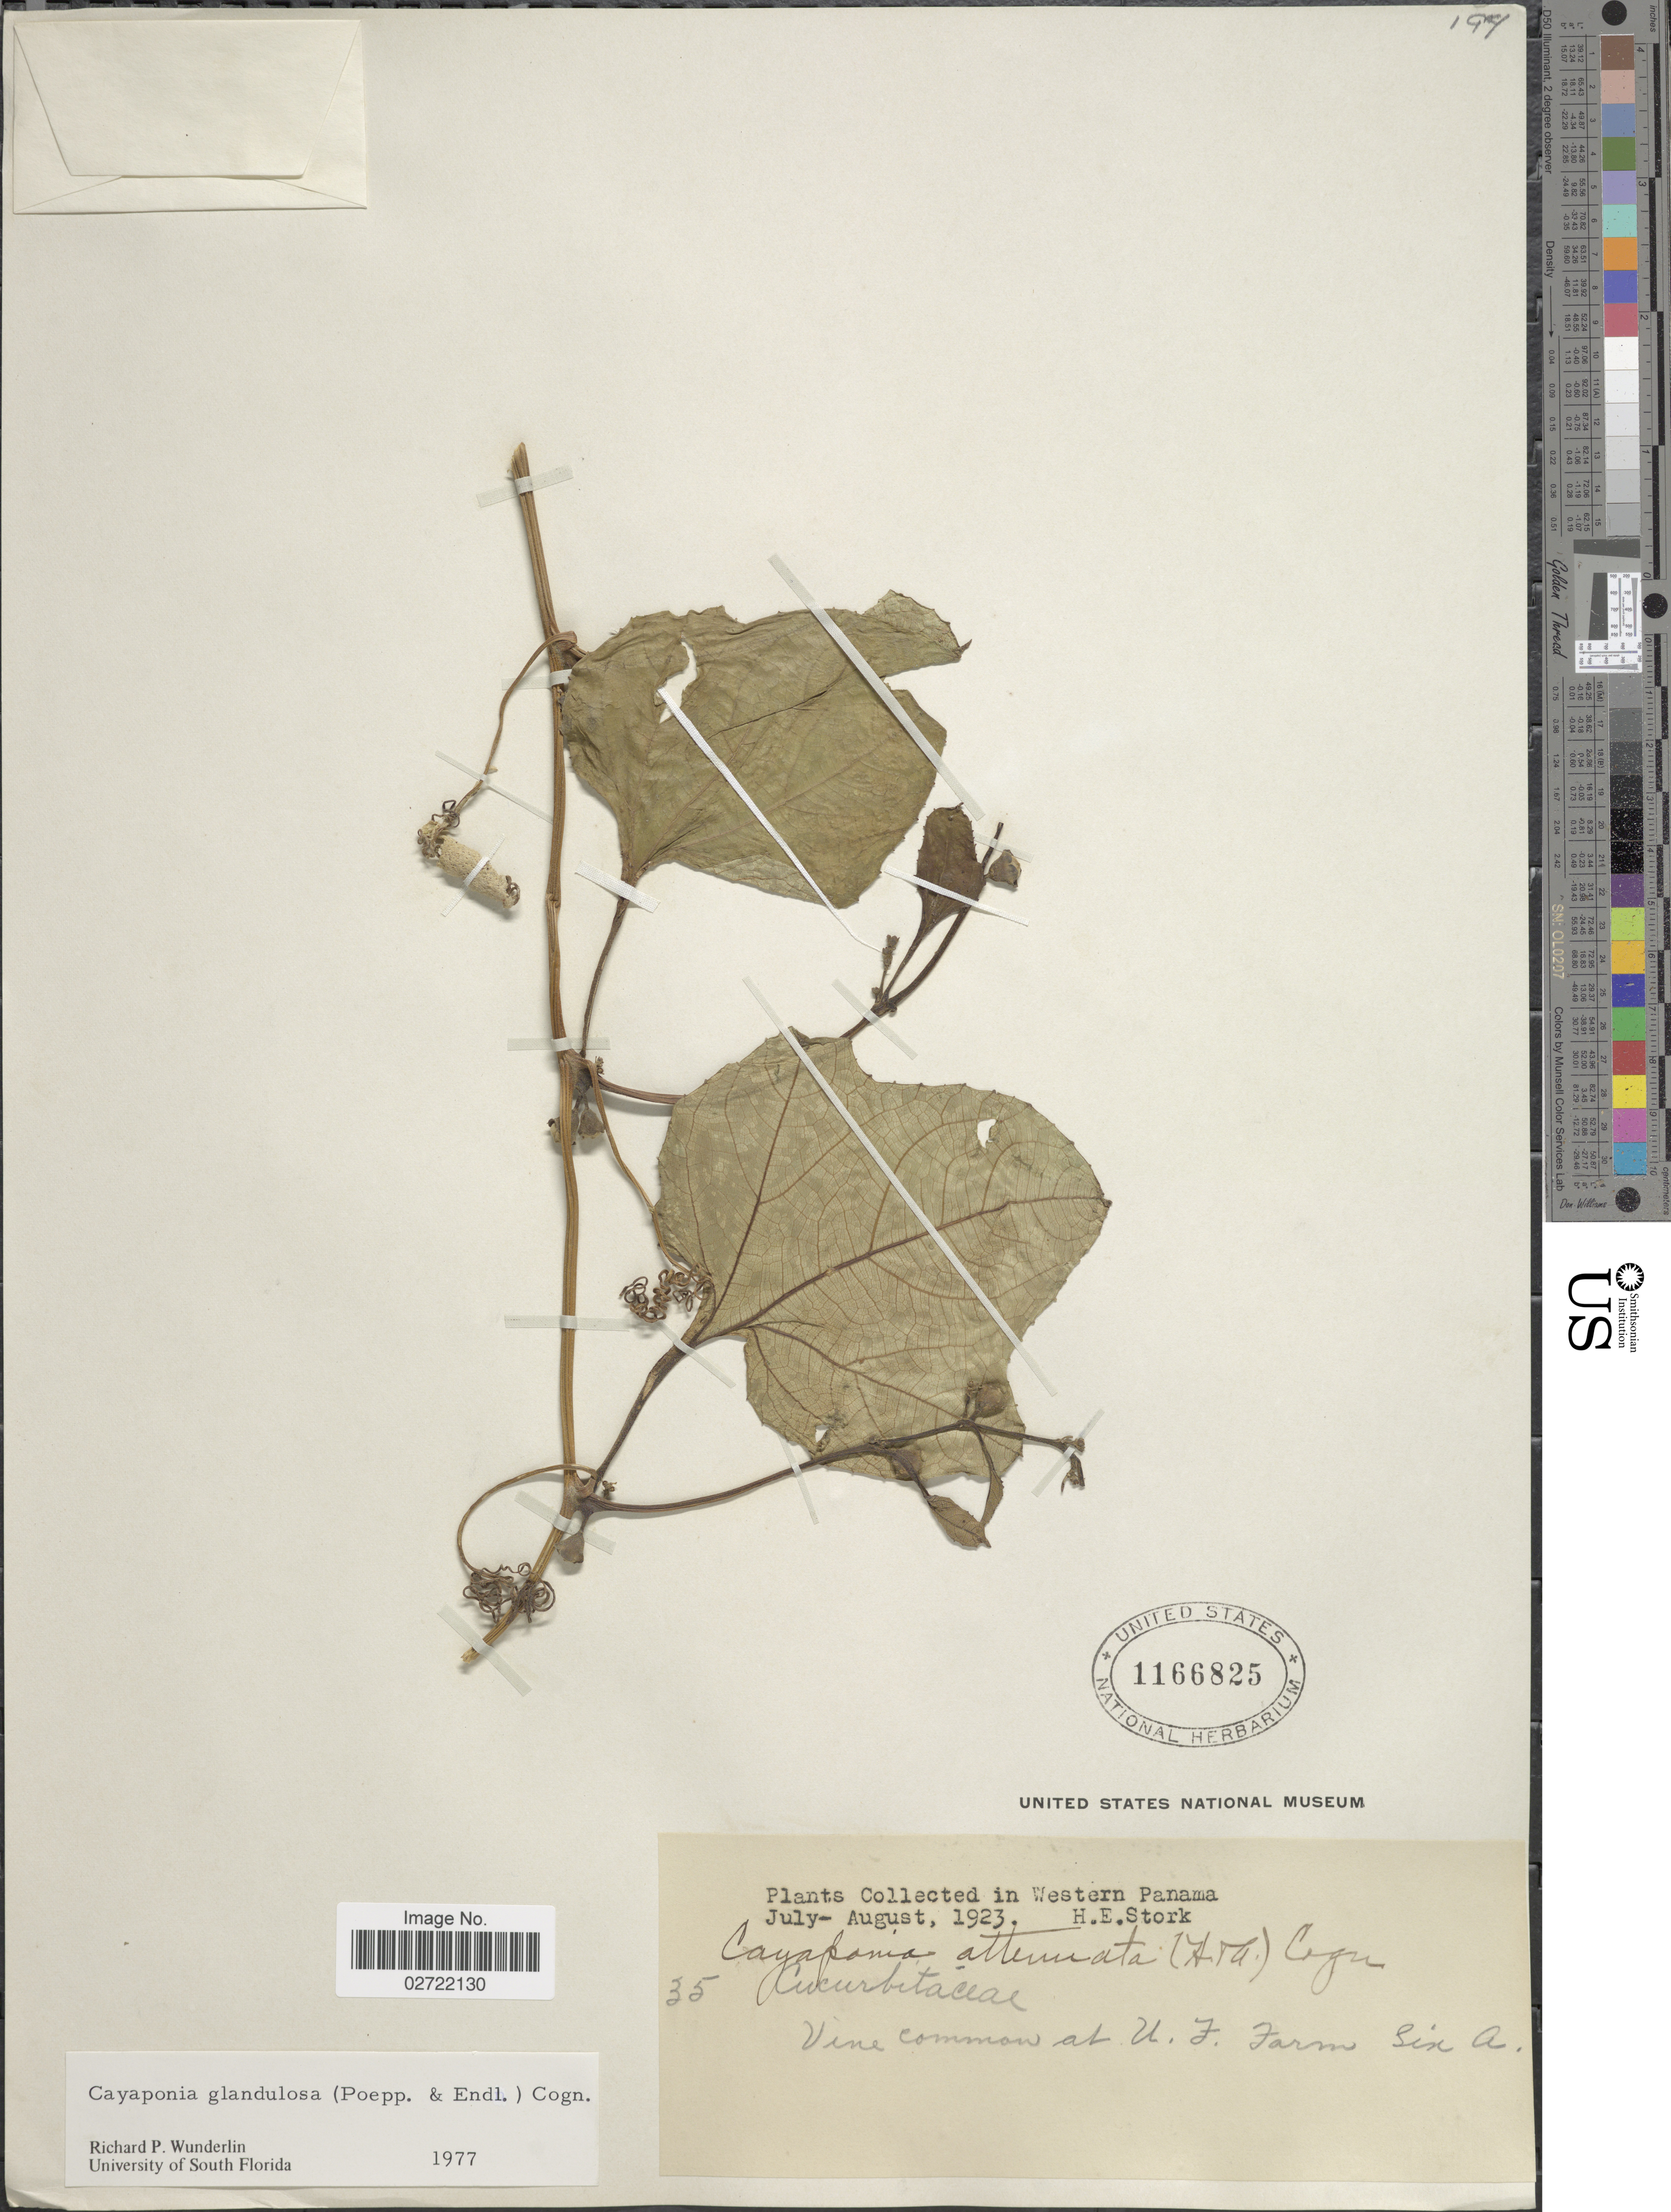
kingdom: Plantae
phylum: Tracheophyta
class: Magnoliopsida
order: Cucurbitales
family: Cucurbitaceae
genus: Cayaponia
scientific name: Cayaponia glandulosa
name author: (Poepp. & Endl.) Cogn.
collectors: H. E. Stork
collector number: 35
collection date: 1923-07/1923-08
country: Panama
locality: Western Panama, at U.F. Farm Sin A.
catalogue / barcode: US 1166825